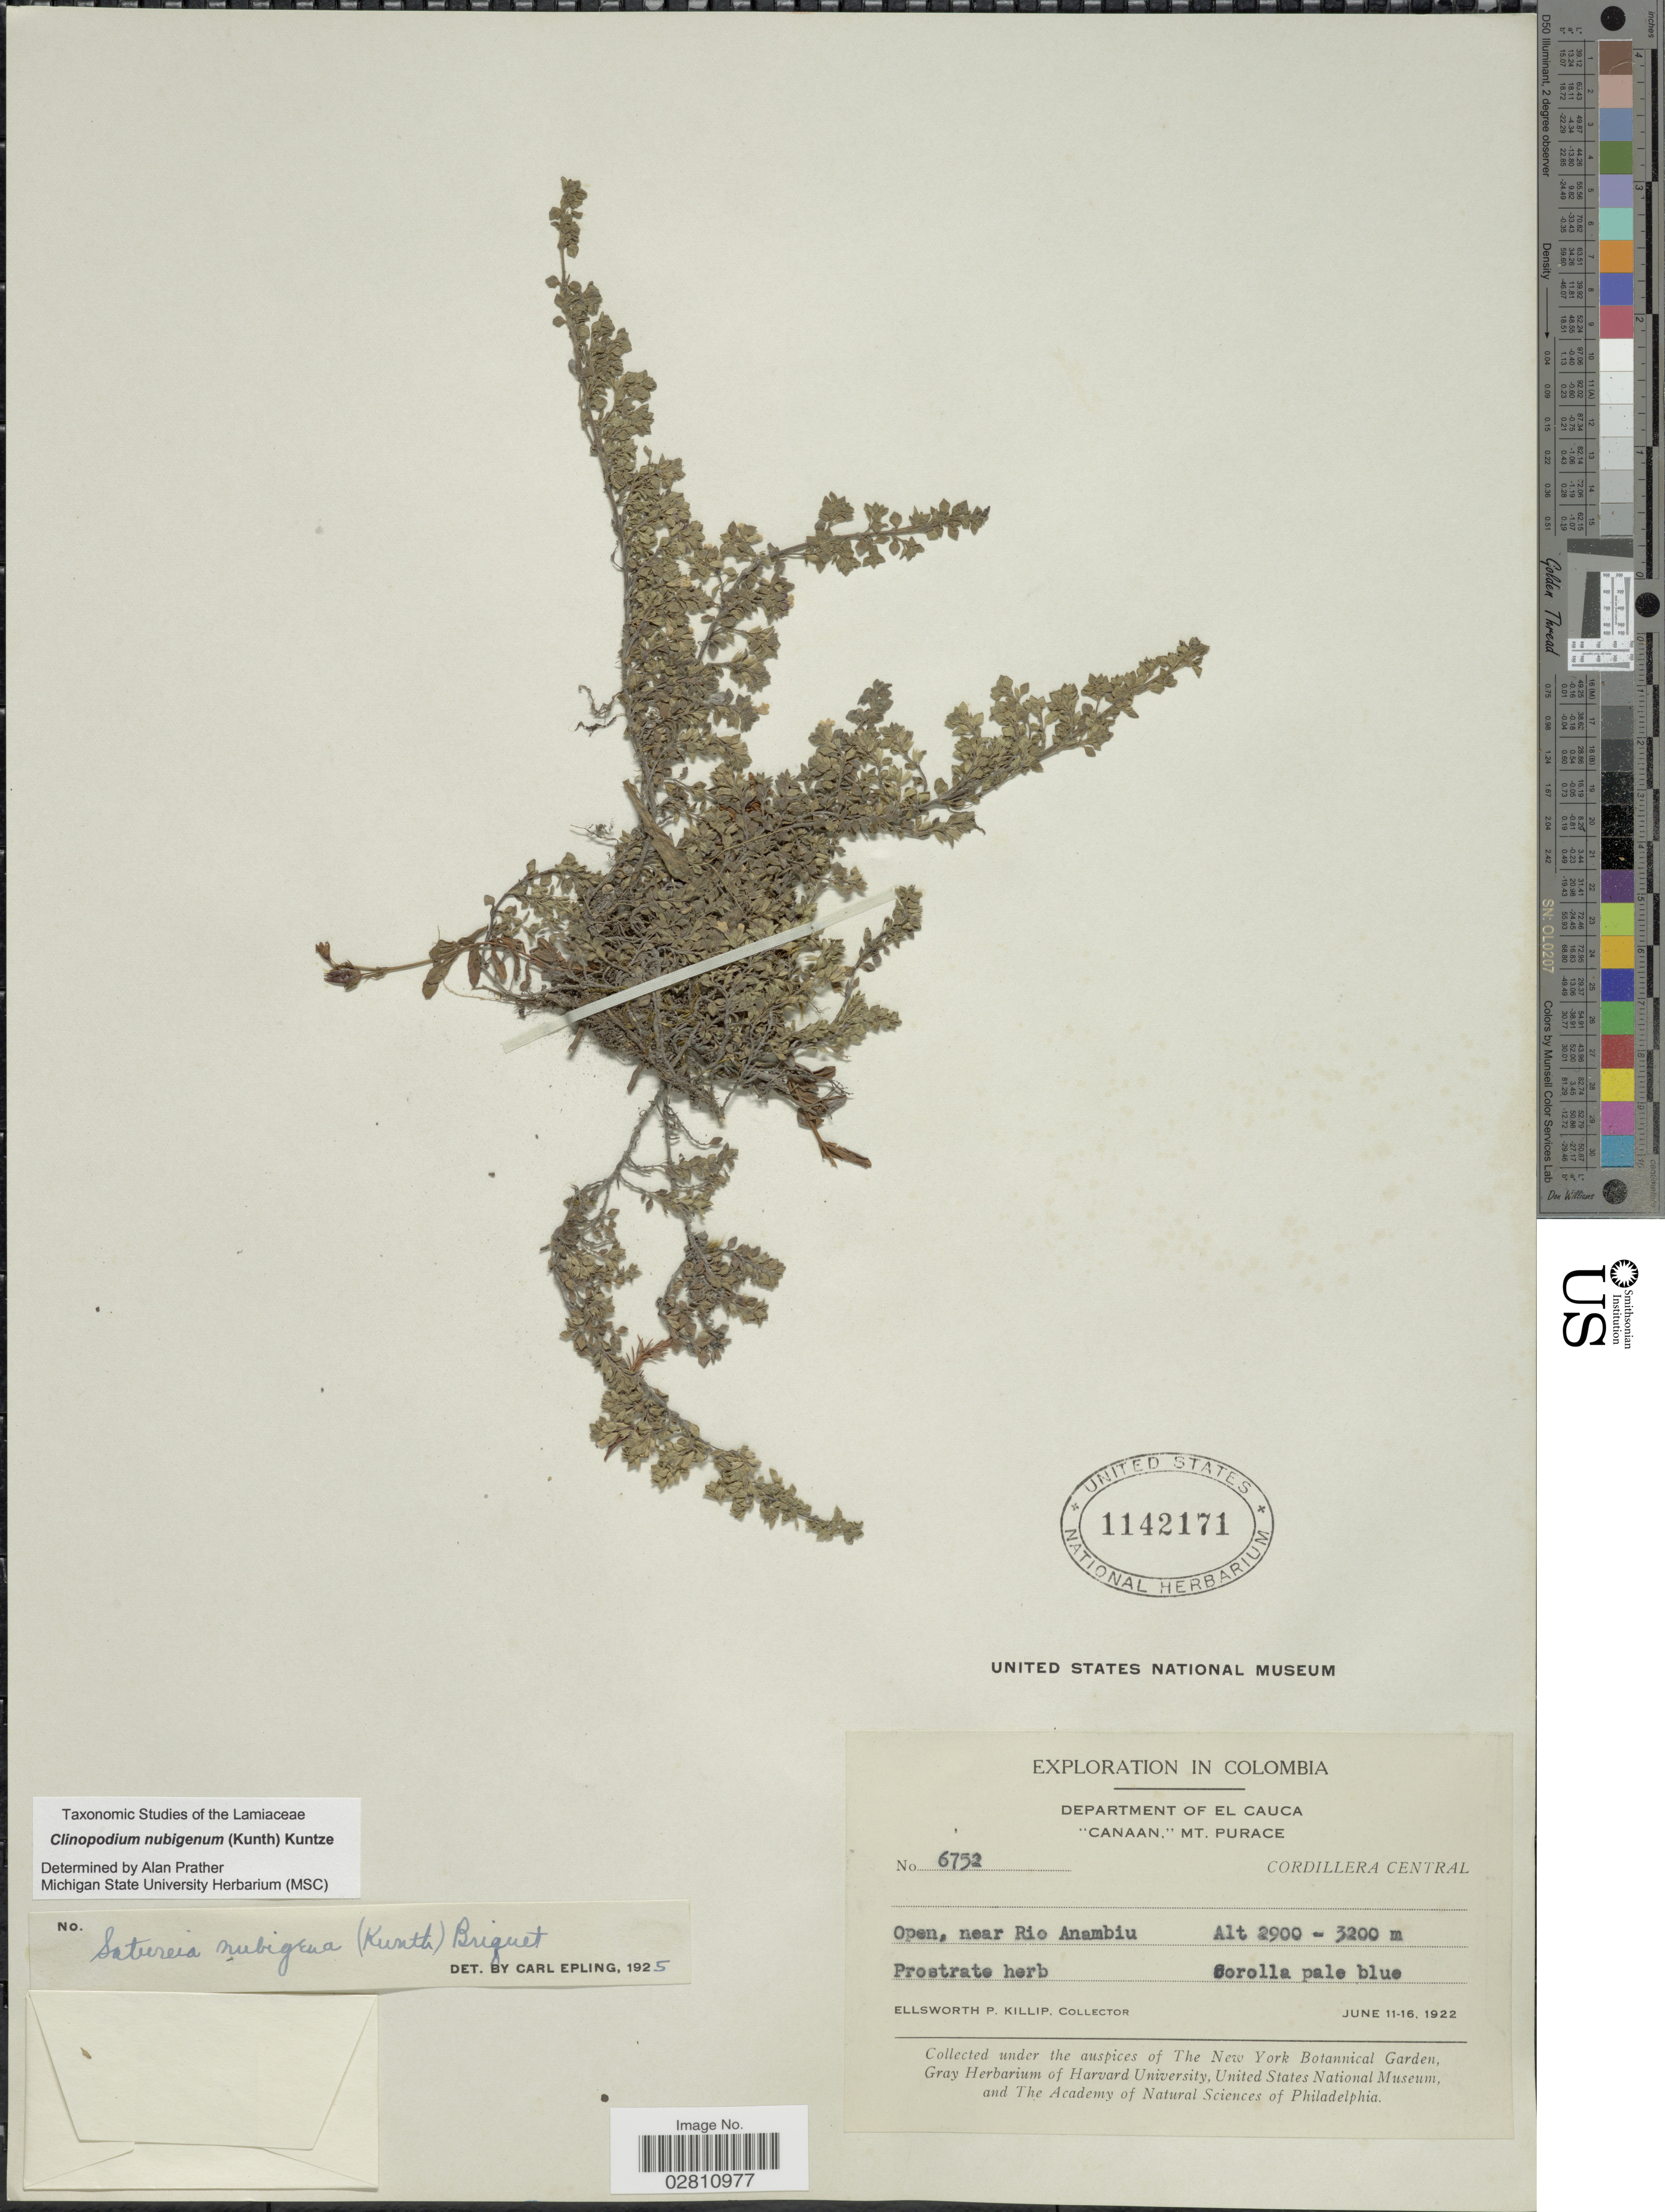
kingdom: Plantae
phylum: Tracheophyta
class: Magnoliopsida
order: Lamiales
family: Lamiaceae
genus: Clinopodium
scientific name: Clinopodium nubigenum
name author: (Kunth) Kuntze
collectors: E. P. Killip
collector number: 6752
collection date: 1922-06-11/1922-06-16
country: Colombia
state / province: Cauca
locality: Department of El Cauca, "Canaan", Mt Purace, near Rio Anambiu, Cordillera Central.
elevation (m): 2900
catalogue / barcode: US 1142171